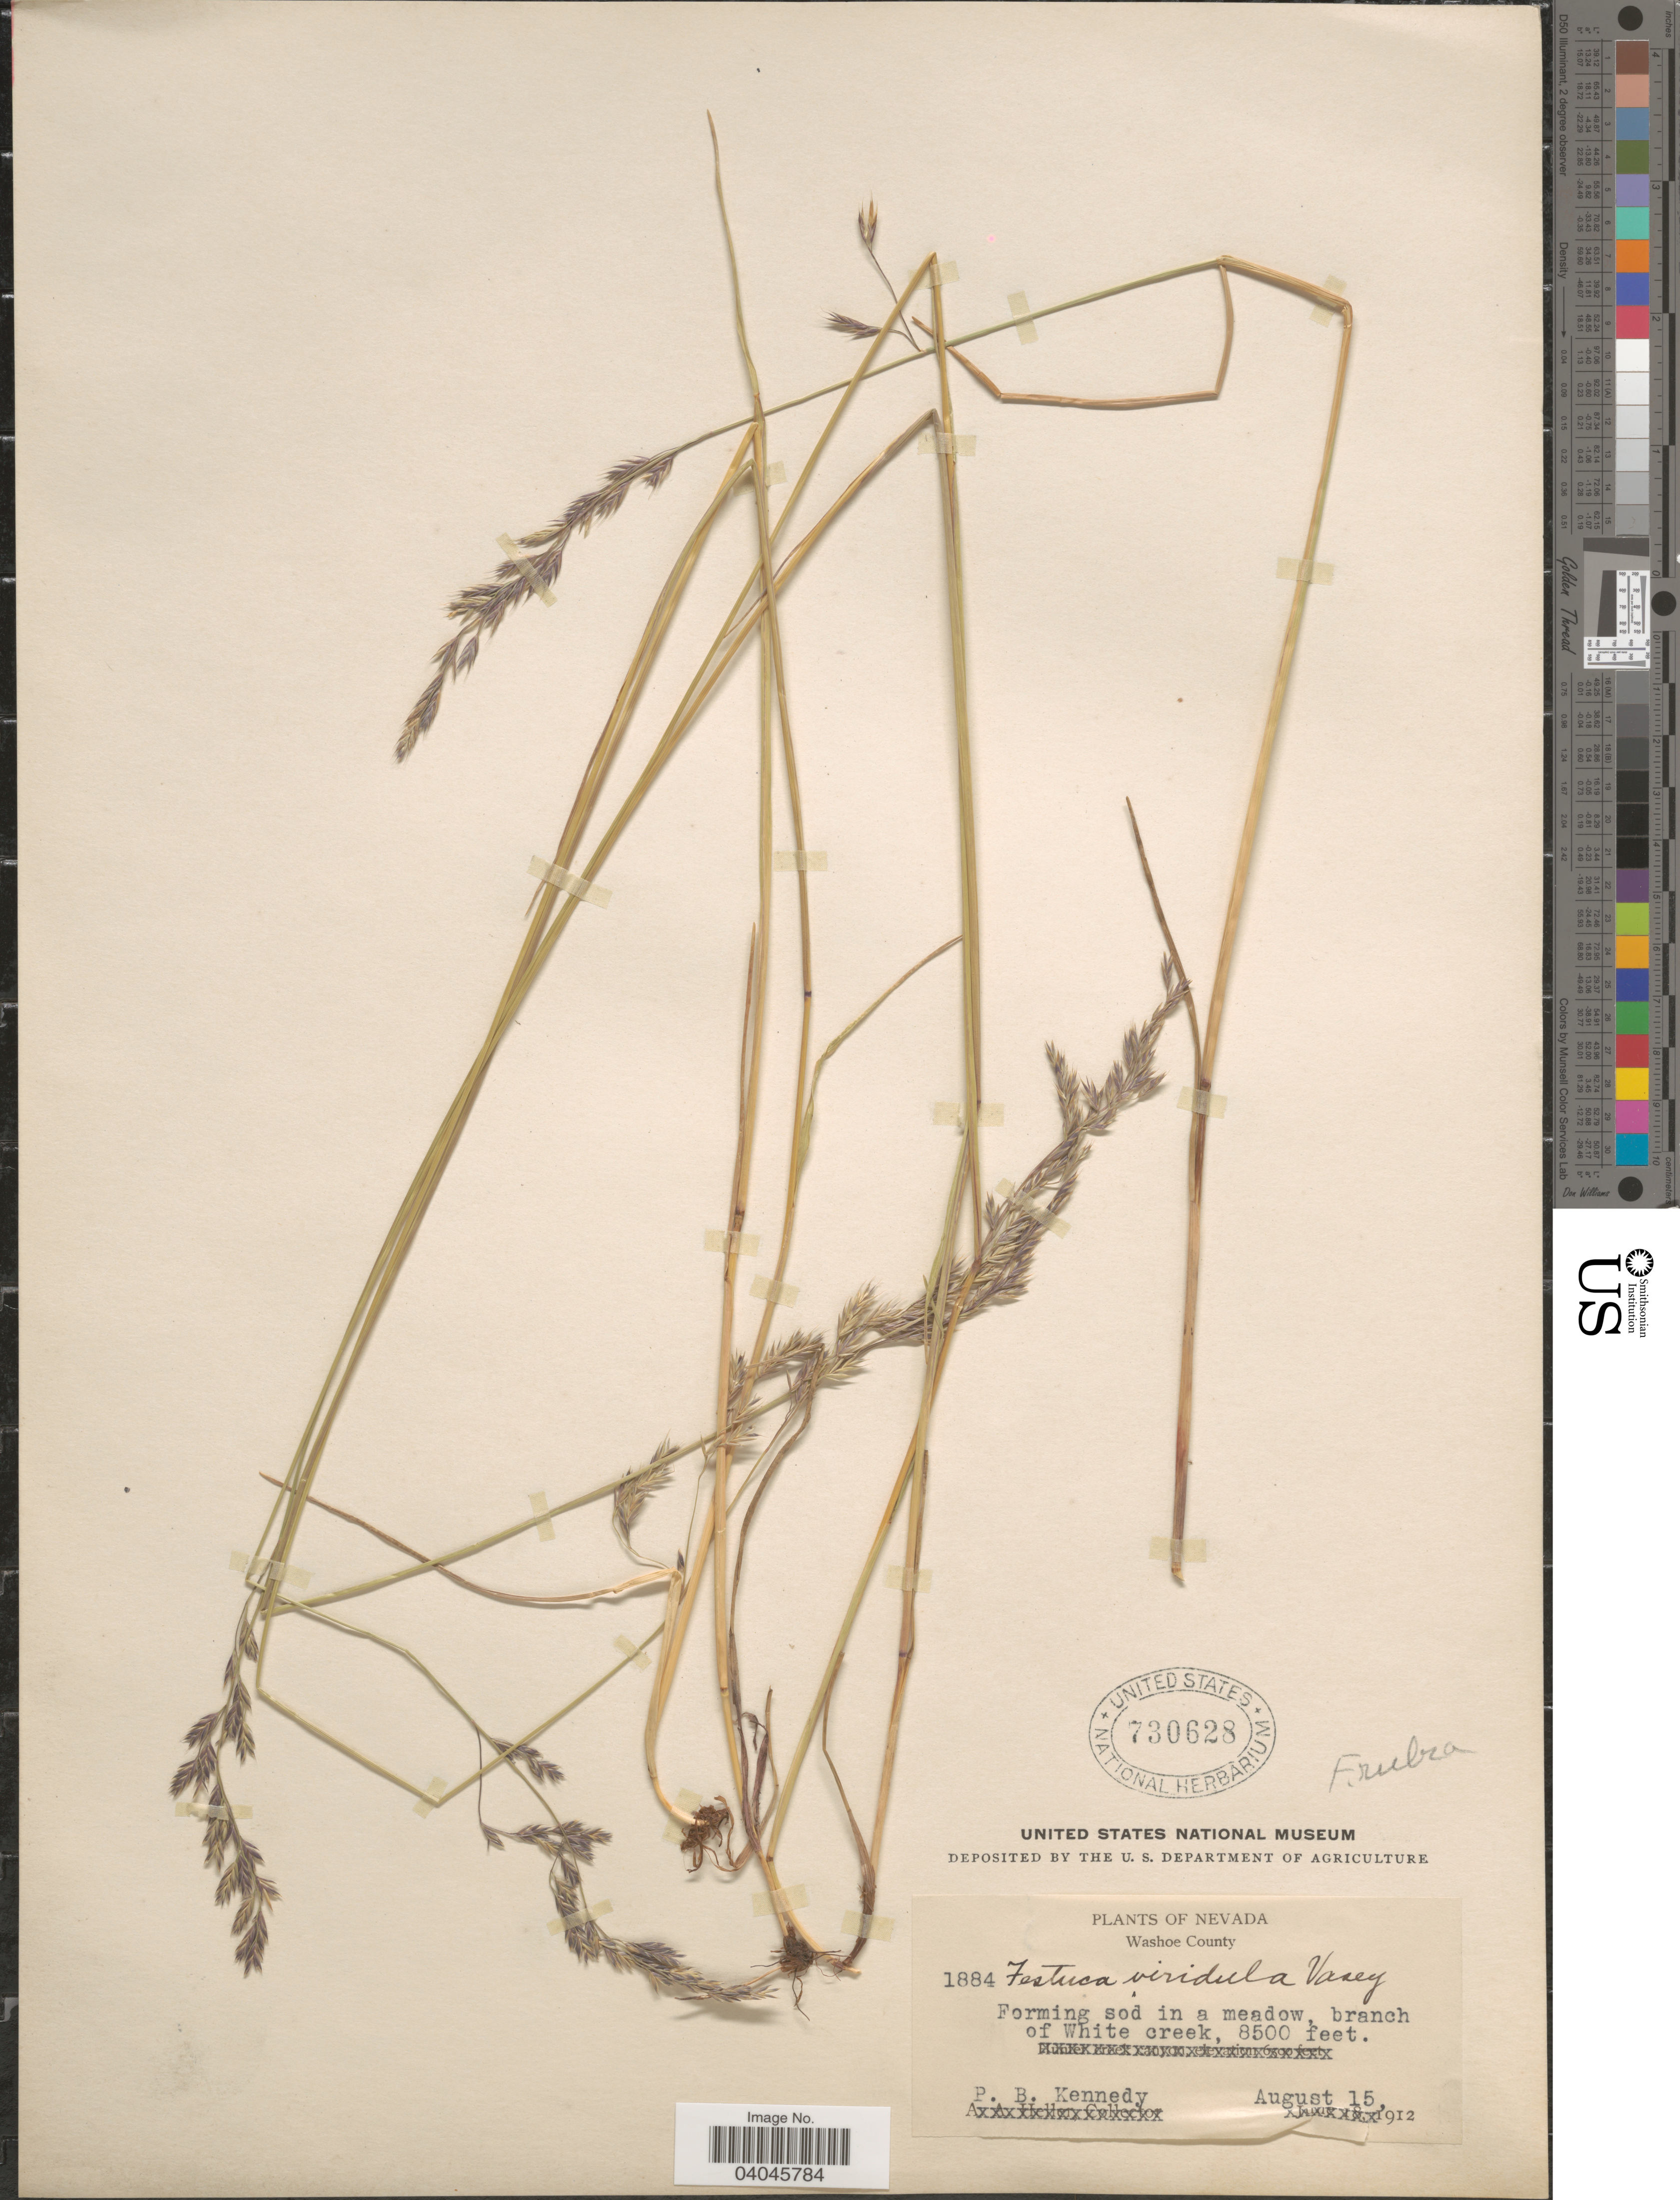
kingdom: Plantae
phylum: Tracheophyta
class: Liliopsida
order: Poales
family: Poaceae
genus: Festuca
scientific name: Festuca rubra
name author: L.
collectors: P. B. Kennedy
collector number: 1884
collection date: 1912-08-15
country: United States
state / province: Nevada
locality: Washoe County. Forming sod in a meadow, branch of White creek.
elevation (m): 2591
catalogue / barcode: US 730628